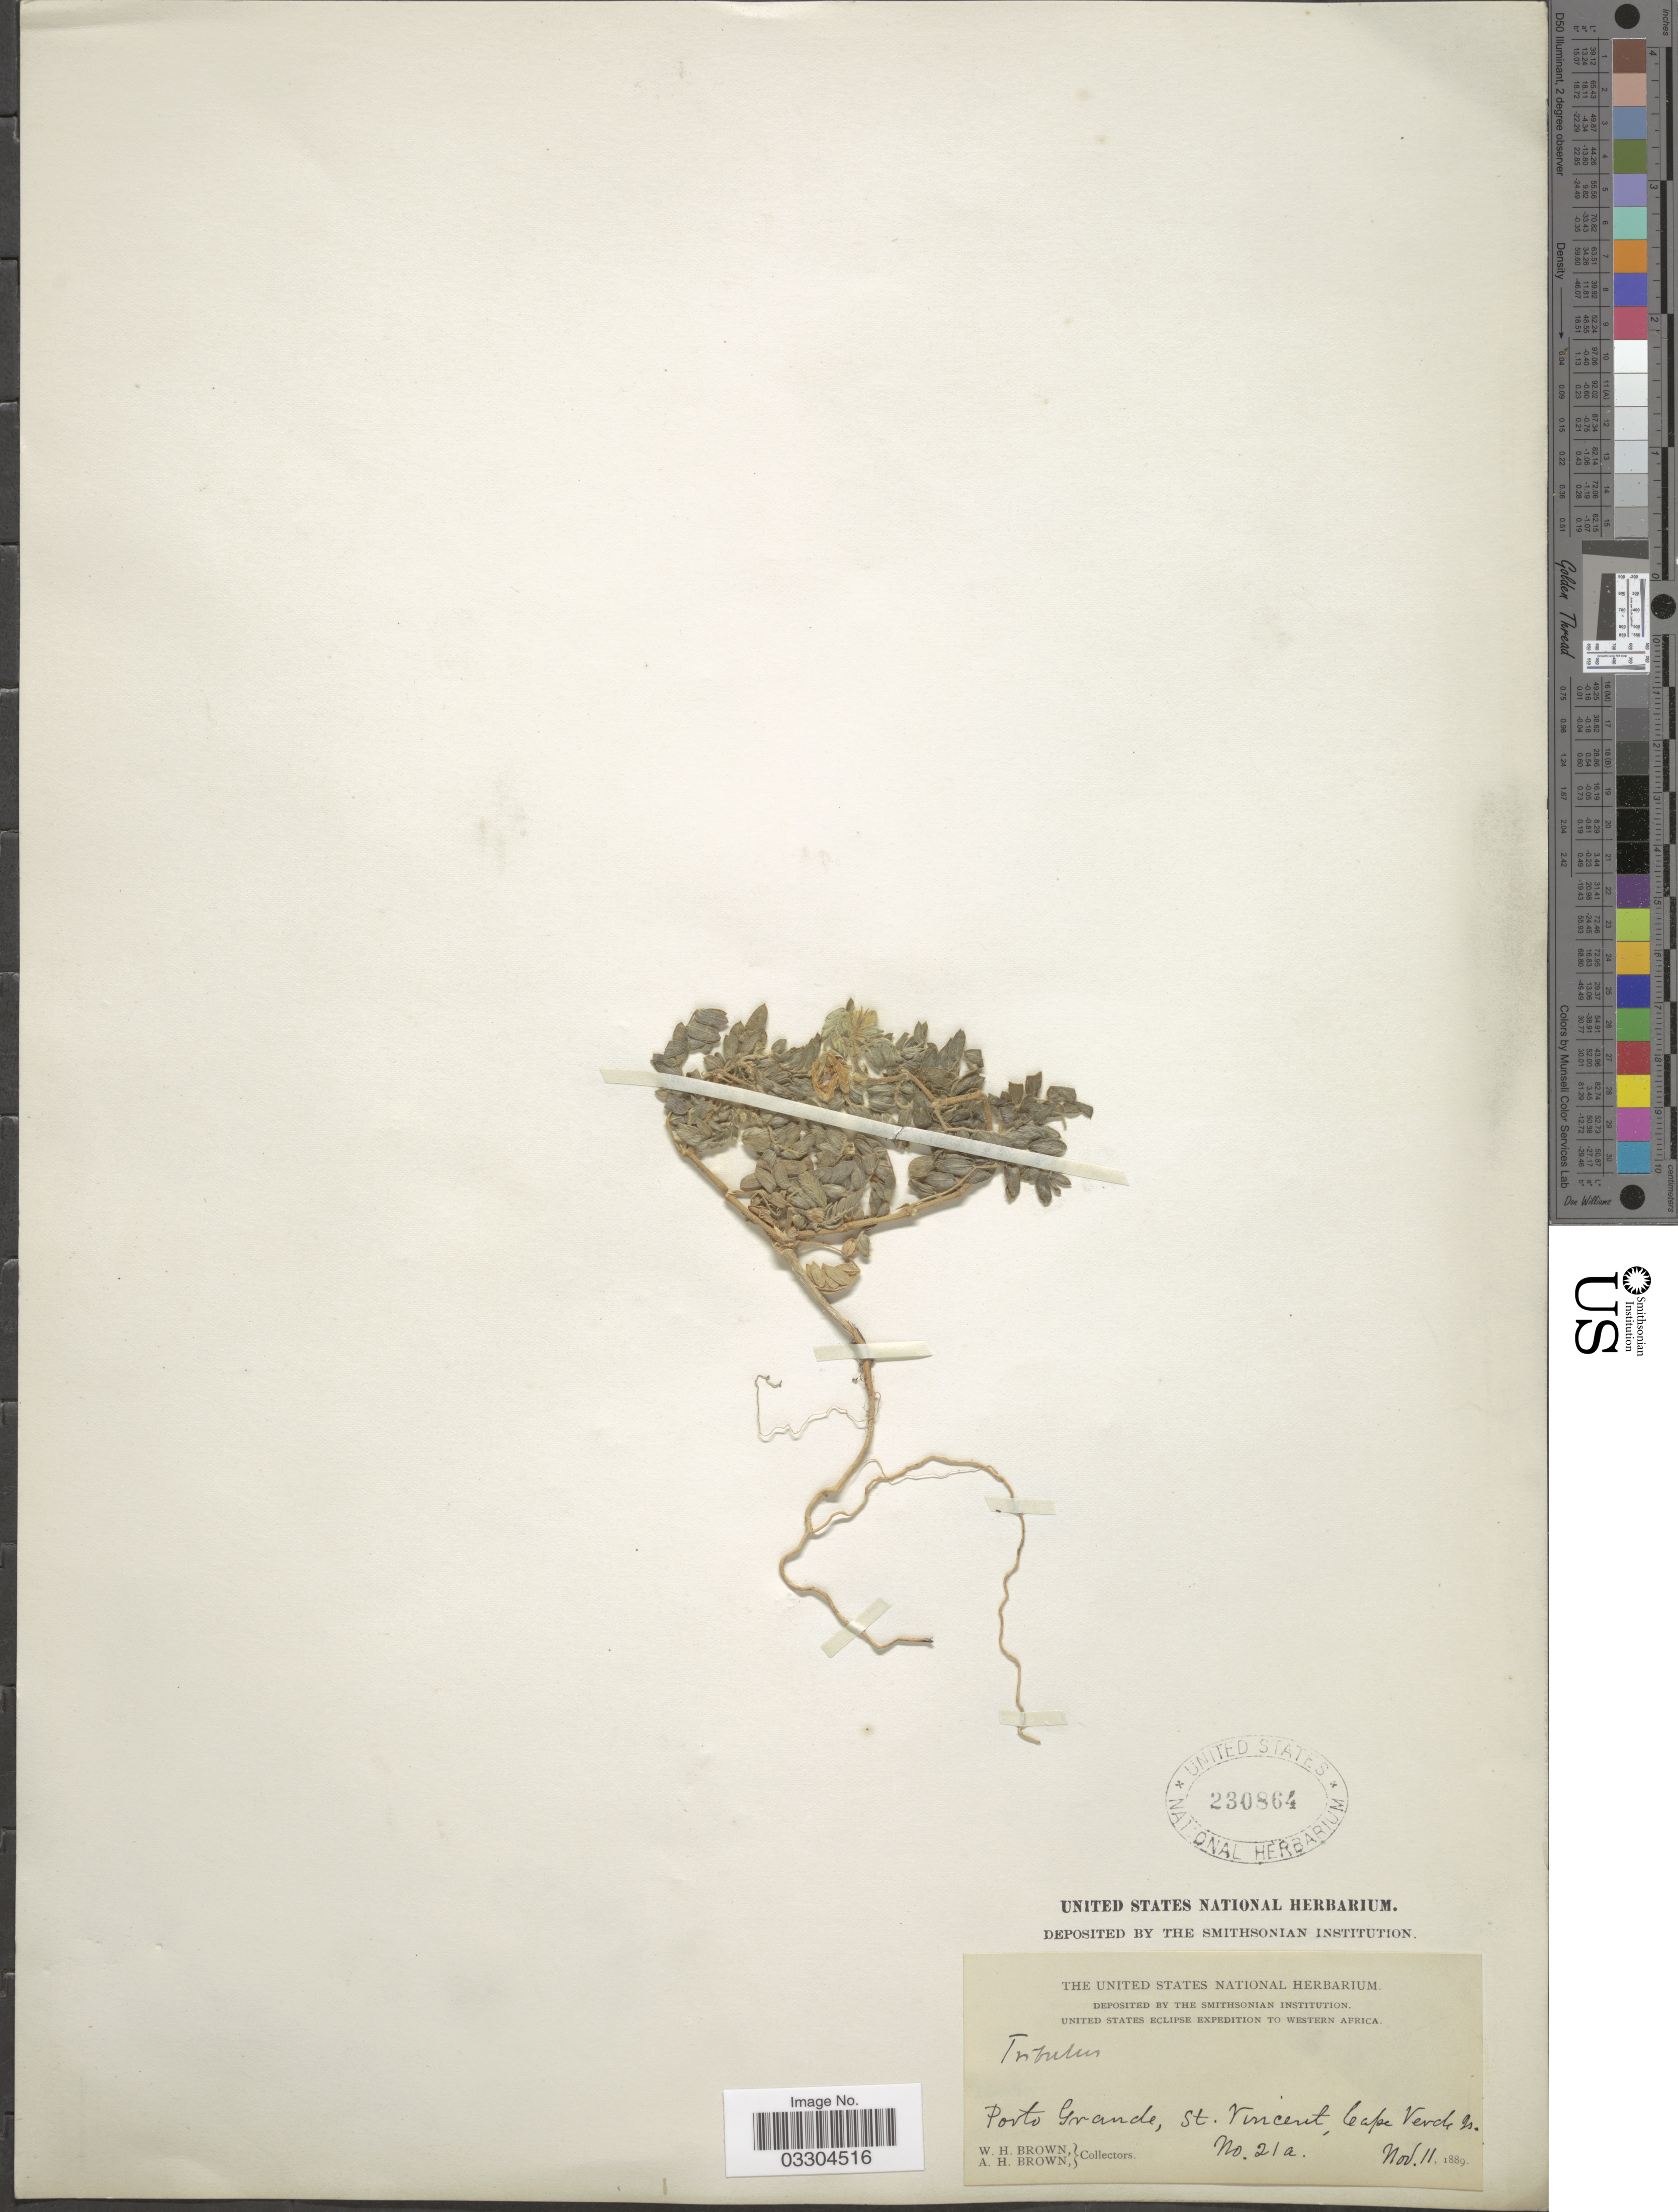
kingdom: Plantae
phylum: Tracheophyta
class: Magnoliopsida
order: Zygophyllales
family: Zygophyllaceae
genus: Tribulus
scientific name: Tribulus terrestris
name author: L.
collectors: W. H. Brown & A. H. Brown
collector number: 21a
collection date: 1889-11-11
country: Cape Verde Islands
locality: Porte Grande, St. Vincent, Cape Verde Is.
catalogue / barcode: US 230864